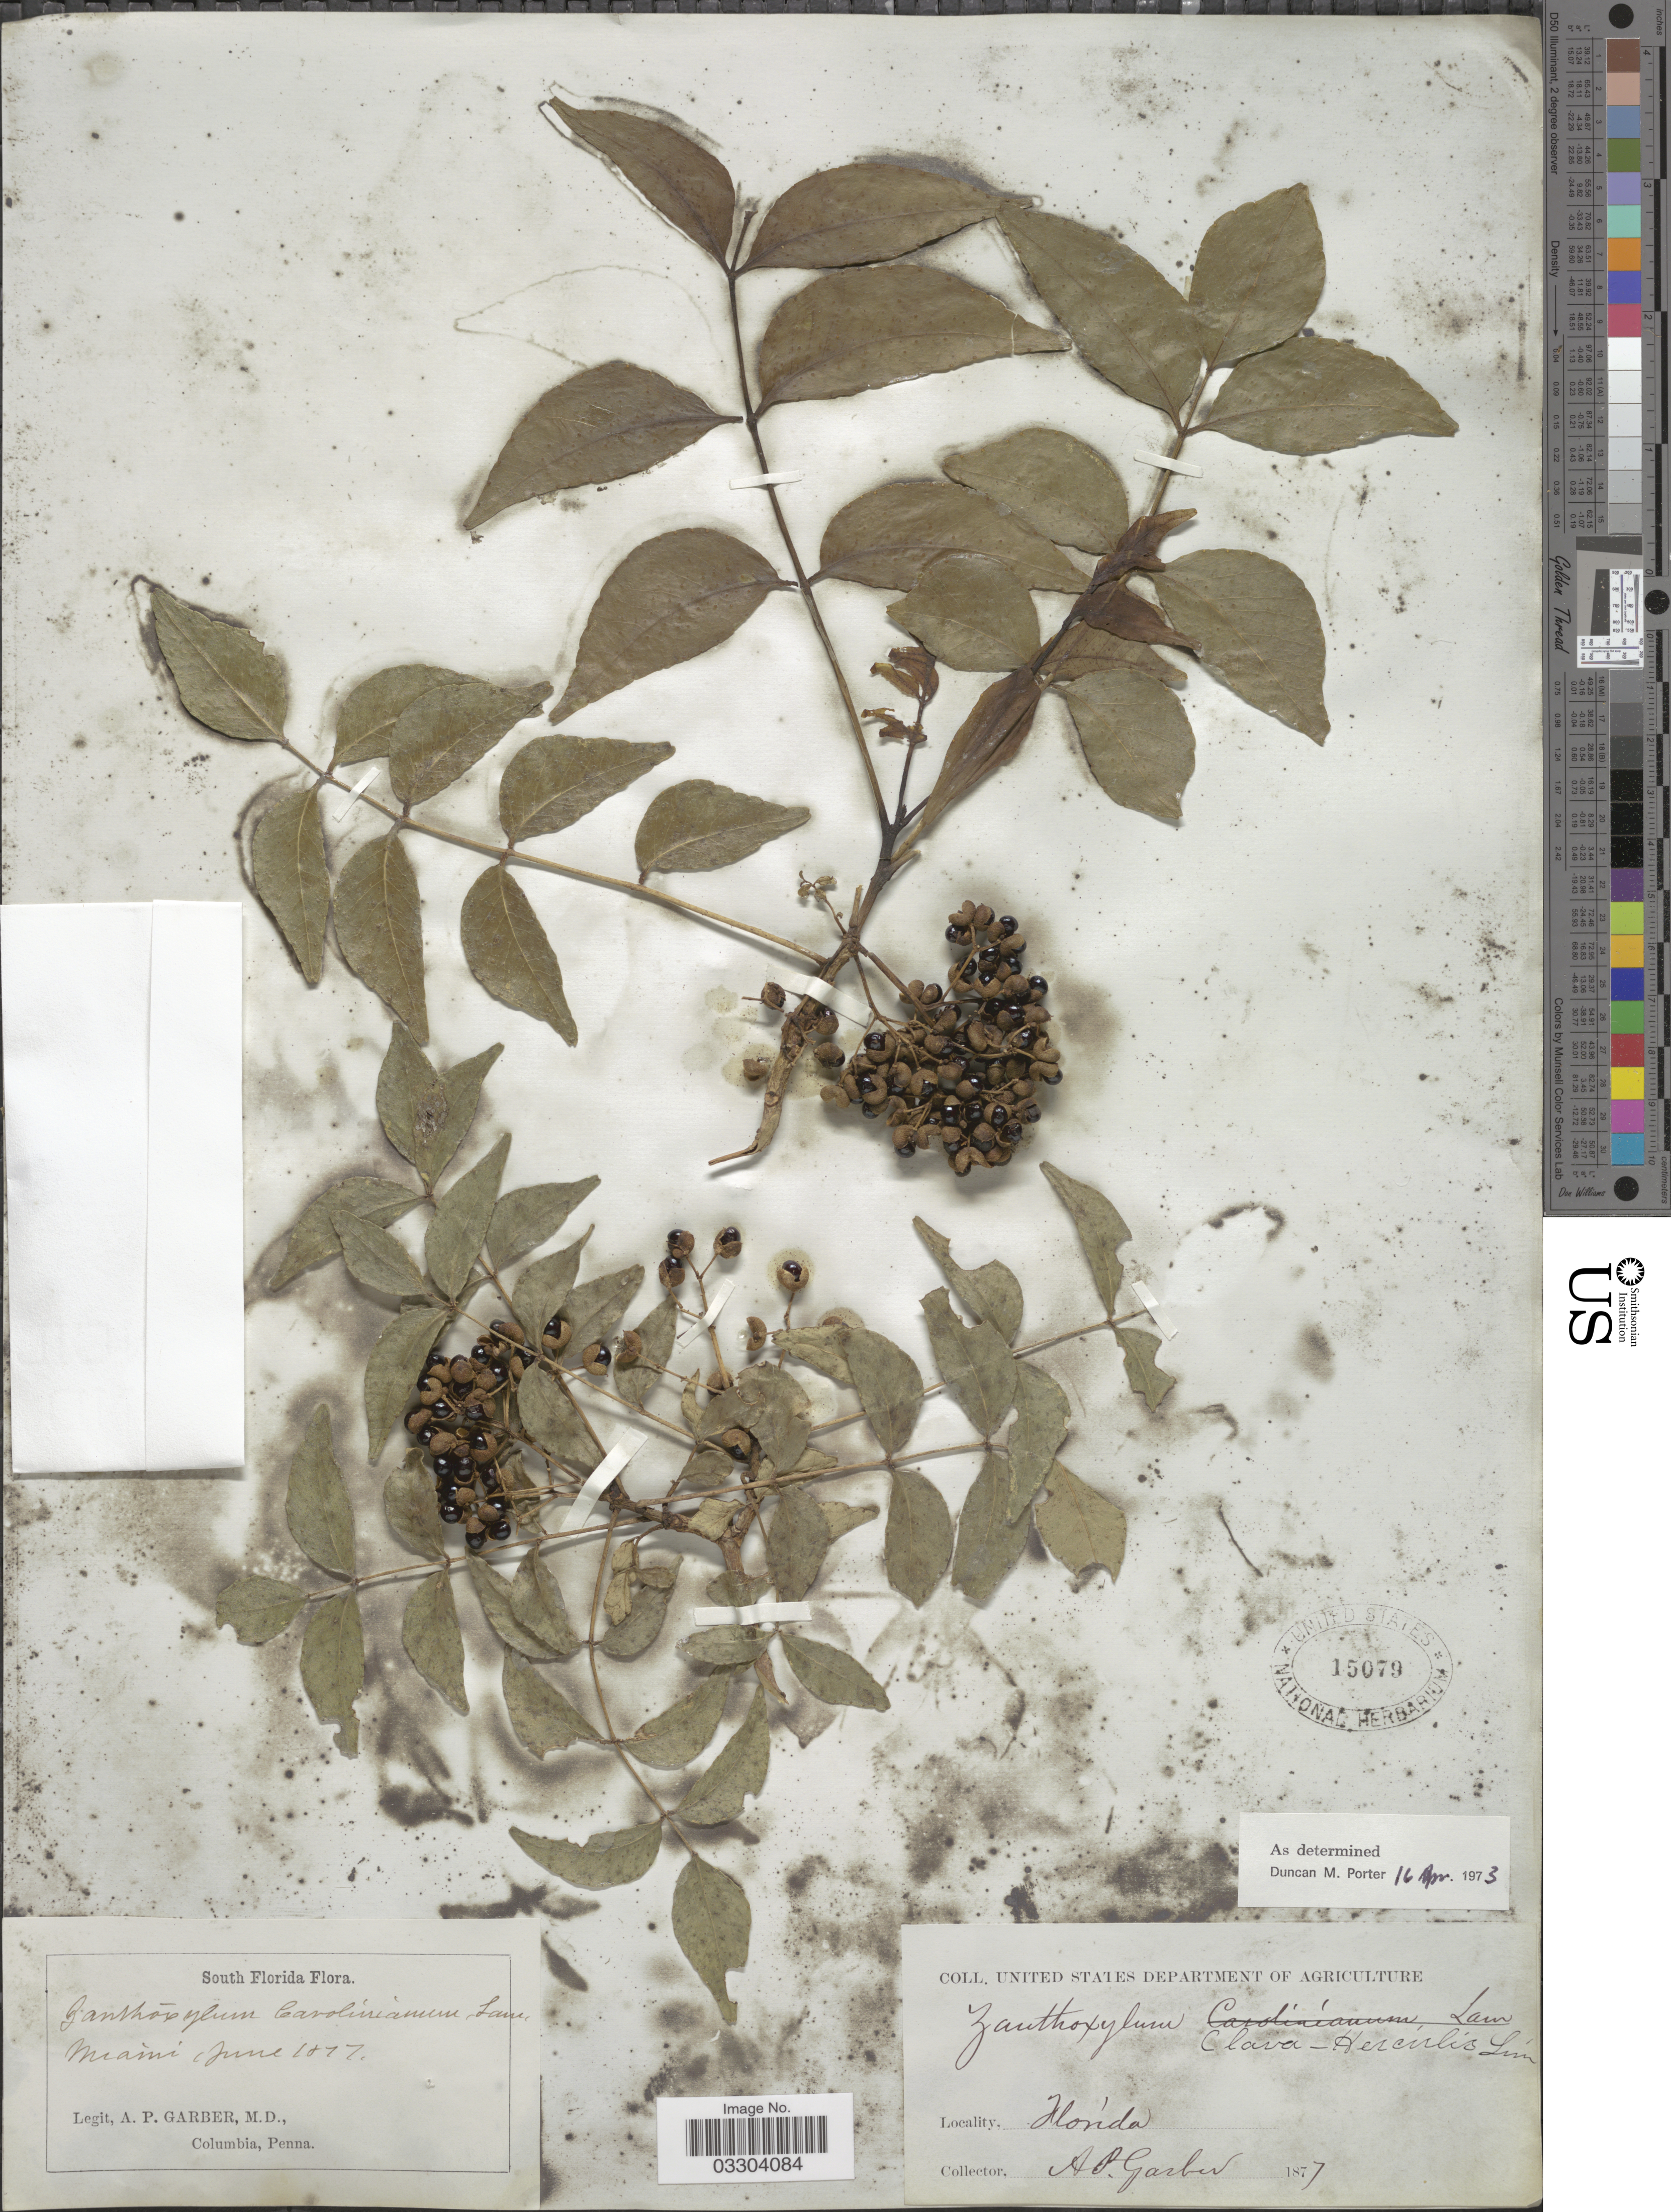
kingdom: Plantae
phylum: Tracheophyta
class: Magnoliopsida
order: Sapindales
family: Rutaceae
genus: Zanthoxylum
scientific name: Zanthoxylum clava-herculis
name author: L.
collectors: A. P. Garber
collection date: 1877-06-01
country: United States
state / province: Florida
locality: South Florida, Miami.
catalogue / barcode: US 15079